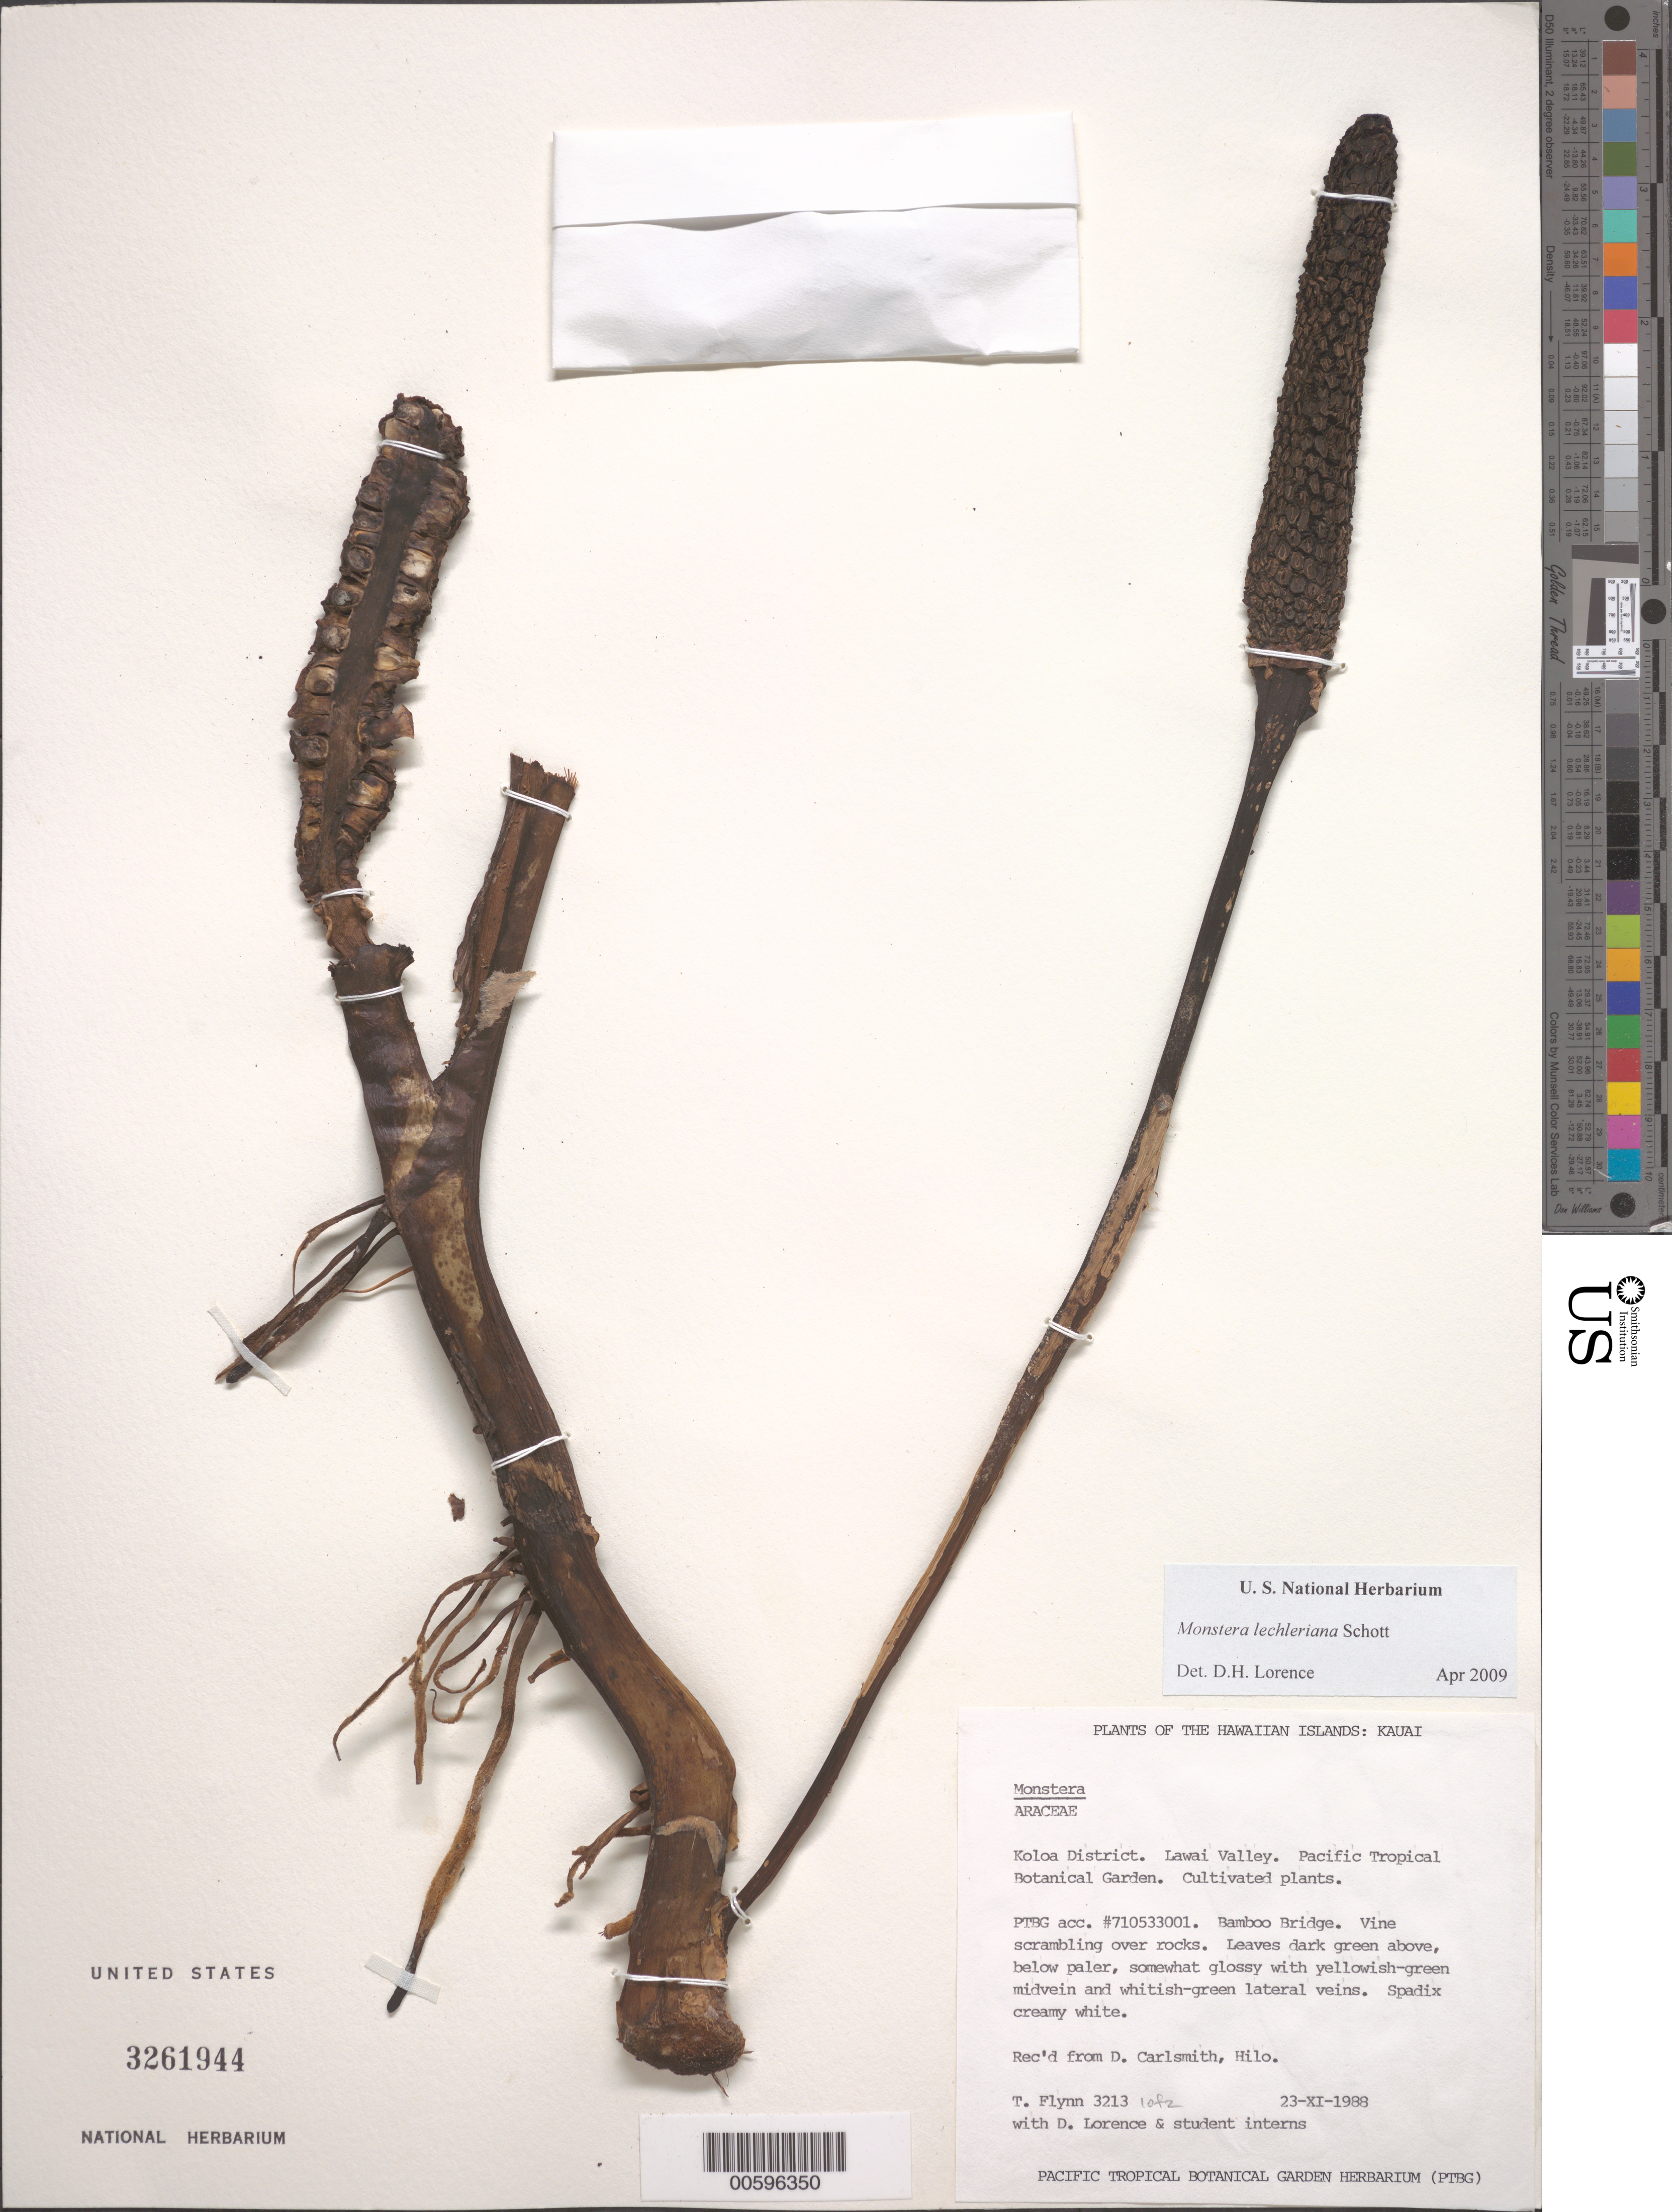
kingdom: Plantae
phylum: Tracheophyta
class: Liliopsida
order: Alismatales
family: Araceae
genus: Monstera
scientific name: Monstera lechleriana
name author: Schott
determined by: Lorence, David H., (PTBG), National Tropical Botanical Garden (UNITED STATES)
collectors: T. W. Flynn, D. Lorence & Student Interns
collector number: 3213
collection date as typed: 23 Nov 1988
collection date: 1988-11-23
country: United States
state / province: Hawaii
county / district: Kauai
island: Kaua'i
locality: Lawai Valley. Pacific Tropical Botanical Garden.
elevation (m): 0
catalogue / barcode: US 3261944